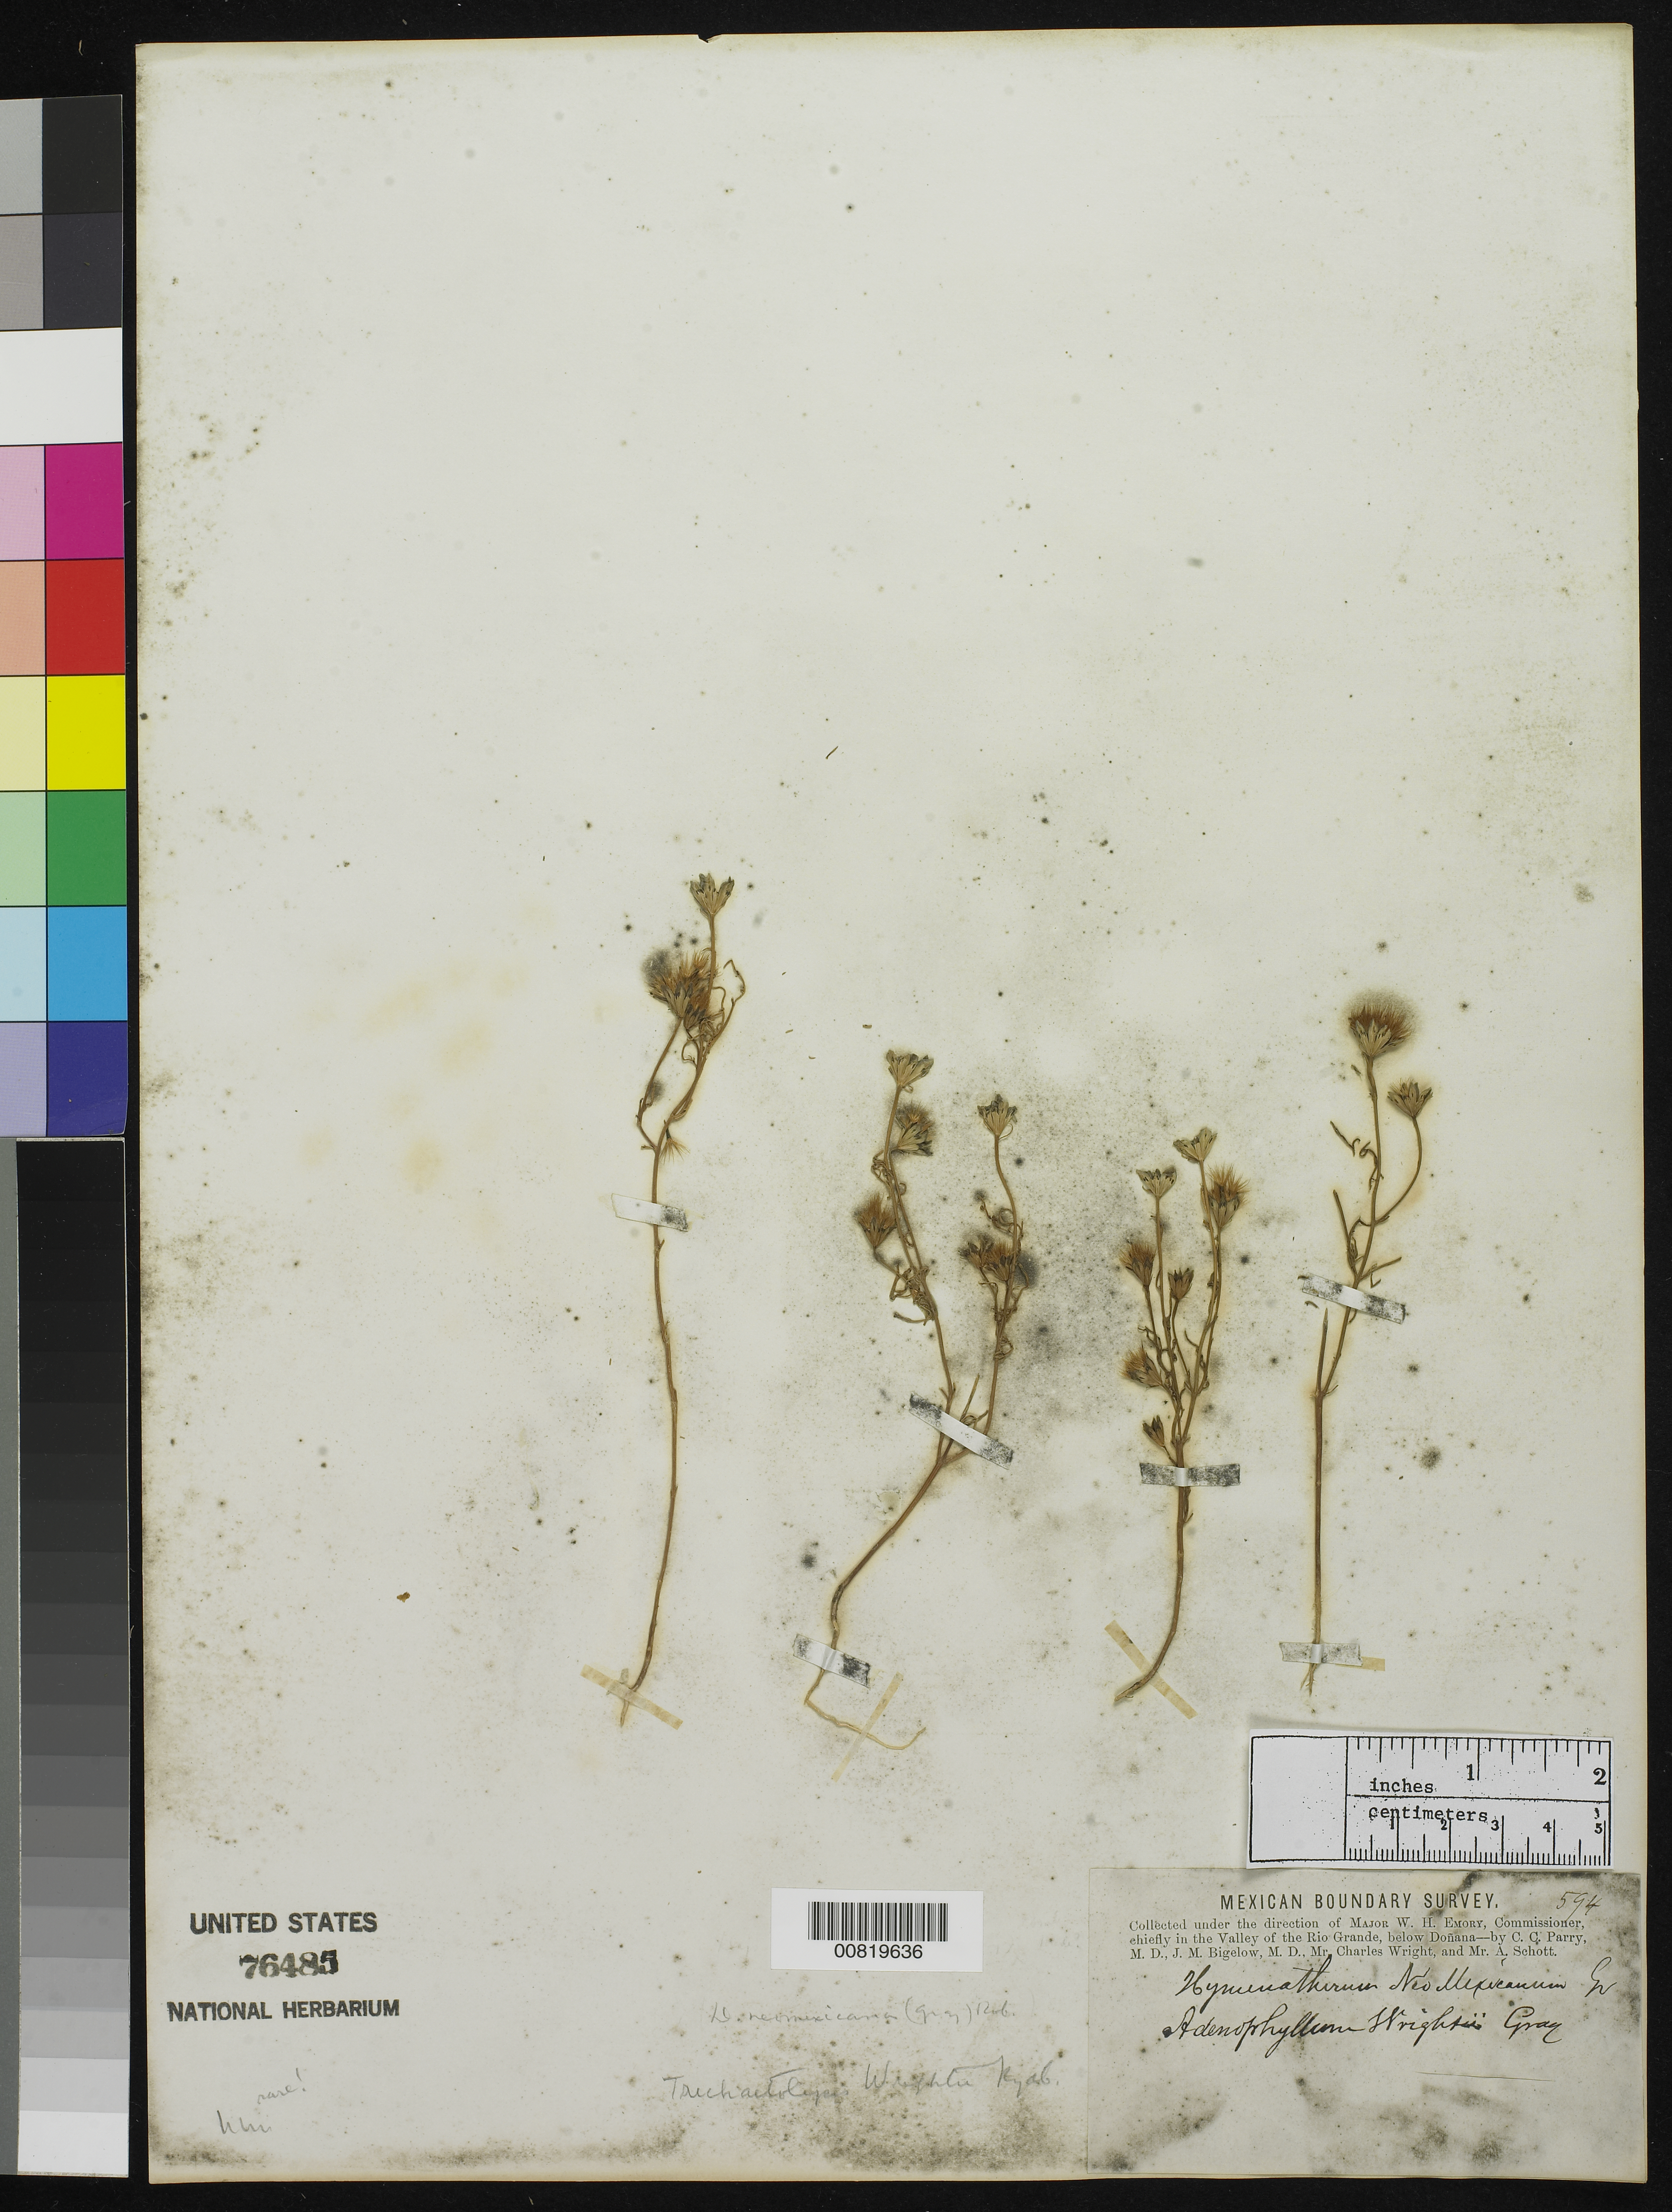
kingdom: Plantae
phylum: Tracheophyta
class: Magnoliopsida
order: Asterales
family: Asteraceae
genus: Adenophyllum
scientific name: Adenophyllum wrightii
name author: A. Gray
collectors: C. C. Parry, J. M. Bigelow, C. Wright & A. C. V. Schott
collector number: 594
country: United States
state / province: New Mexico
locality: Valley of the Rio Grande, below Doñana, New Mexico.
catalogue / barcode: US 76485